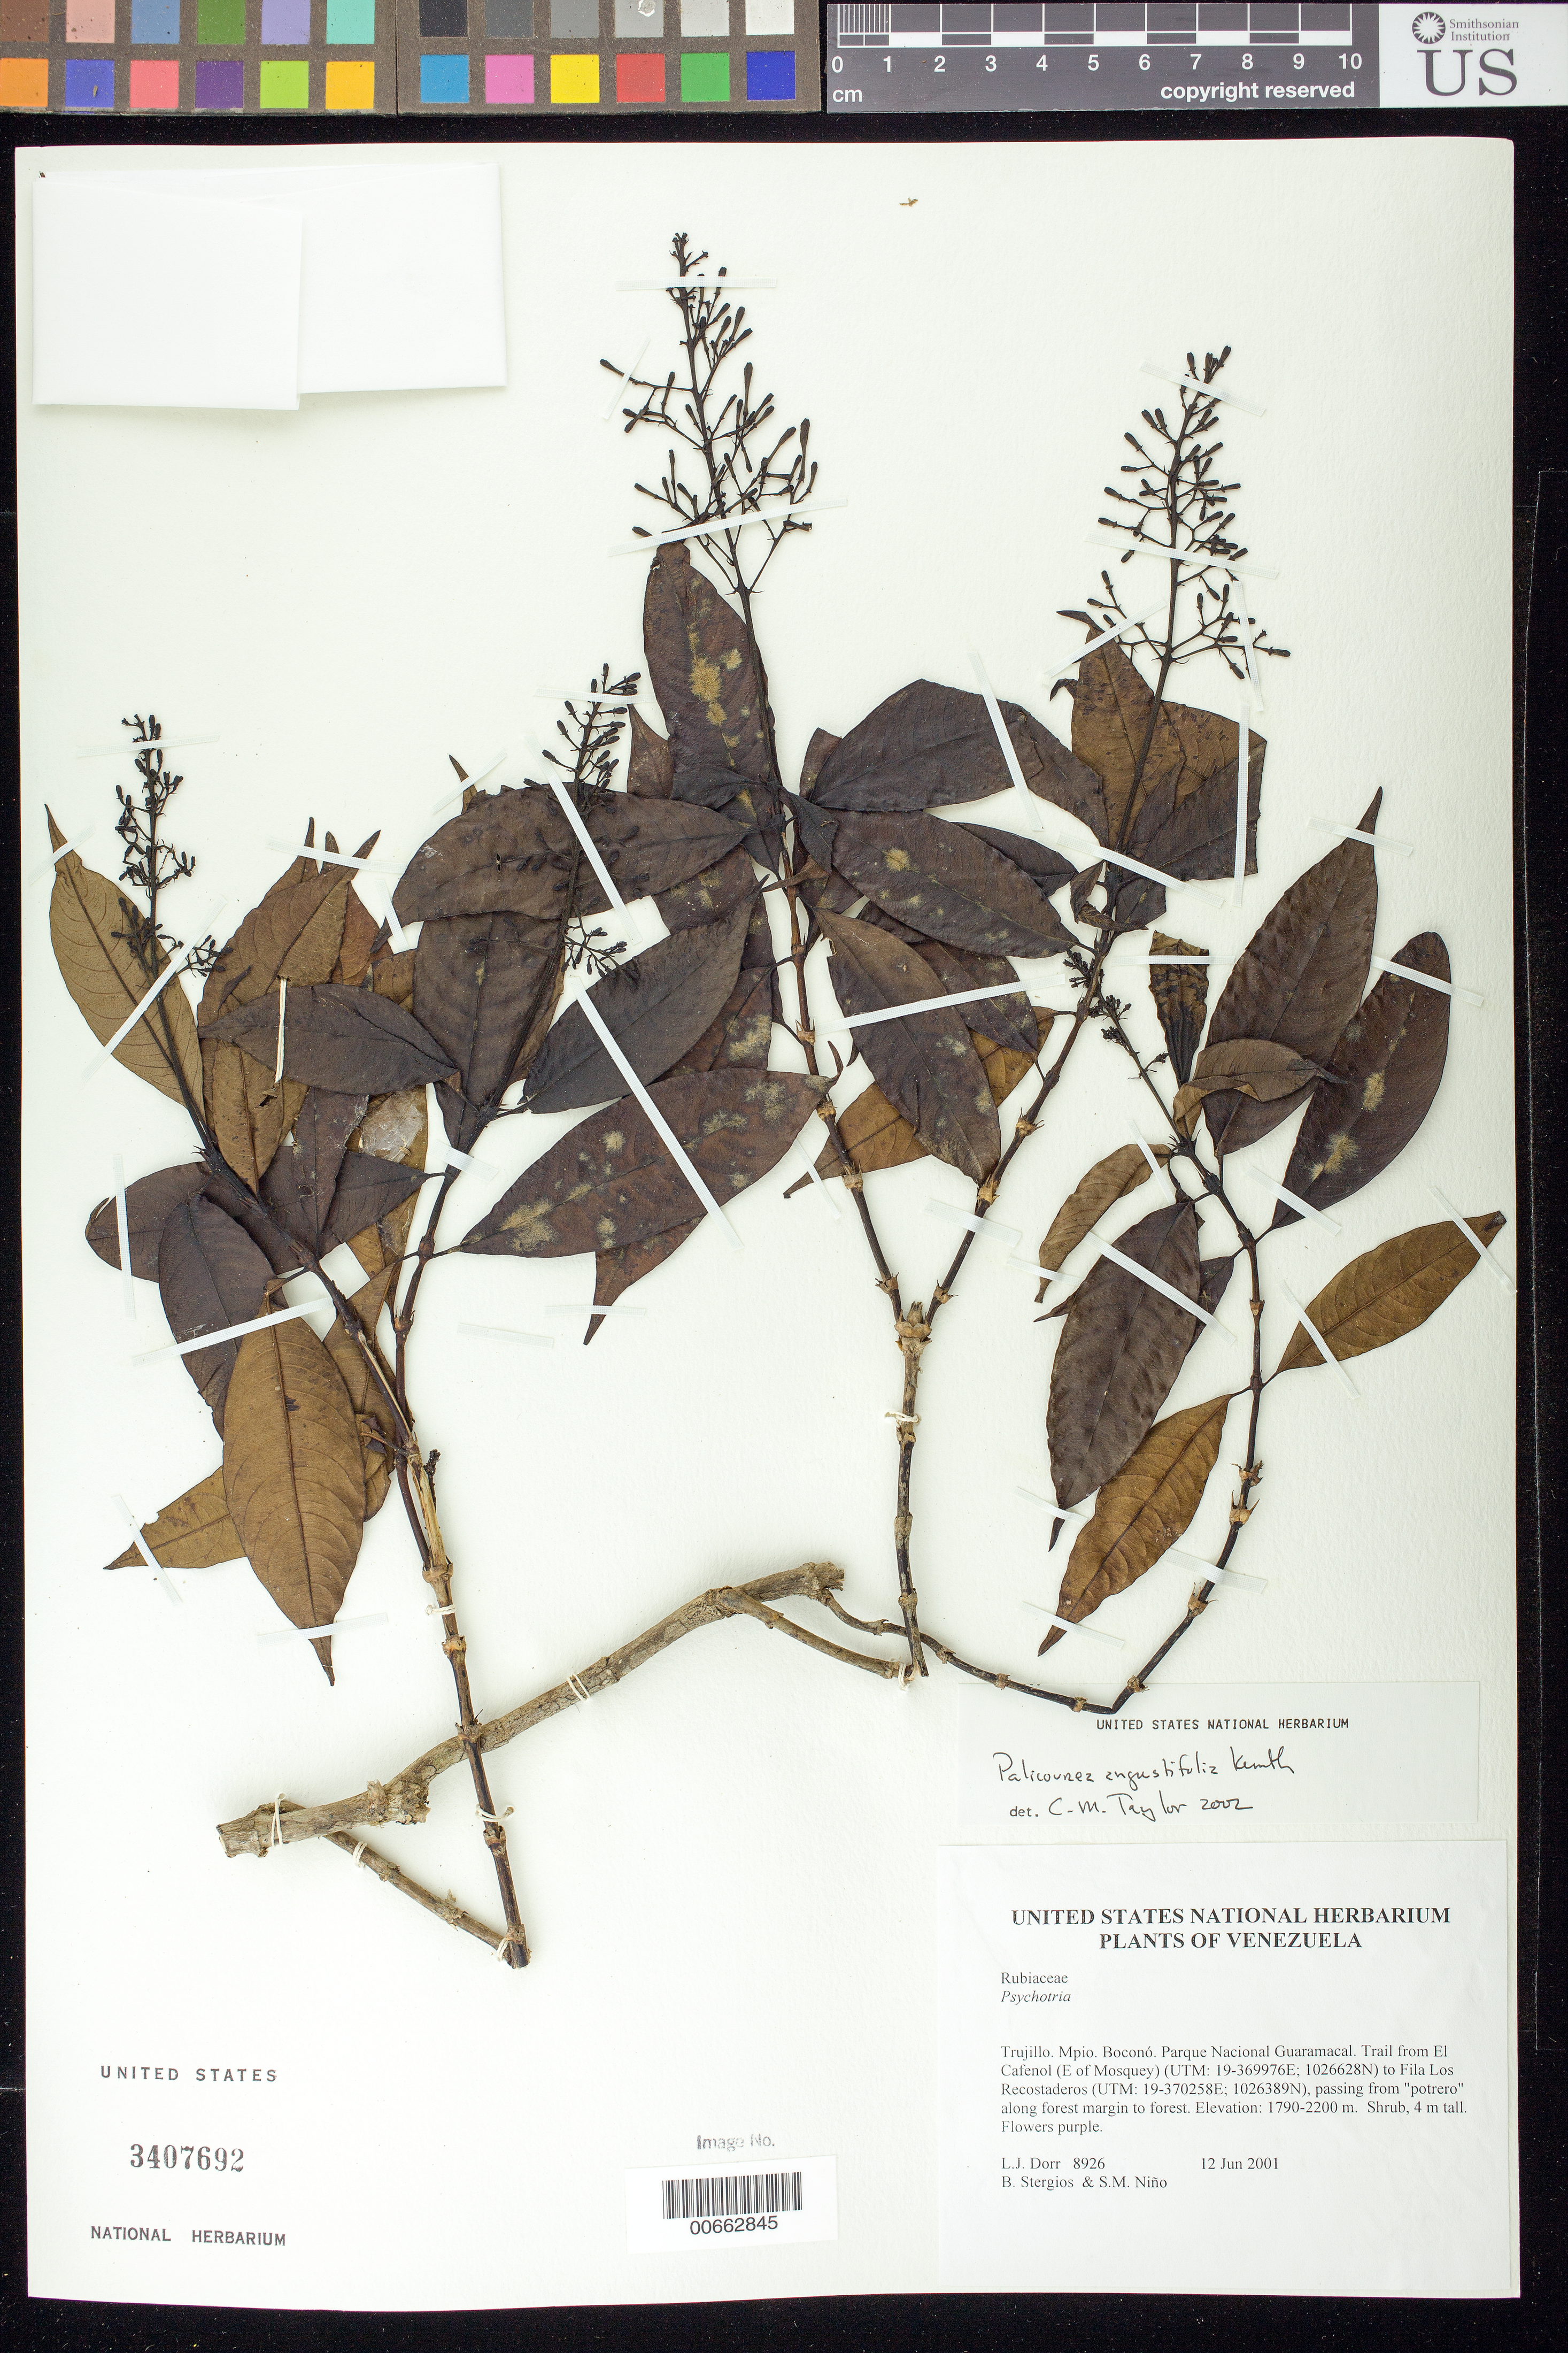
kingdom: Plantae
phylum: Tracheophyta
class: Magnoliopsida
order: Gentianales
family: Rubiaceae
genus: Palicourea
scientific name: Palicourea angustifolia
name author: Kunth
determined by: Taylor, Charlotte M.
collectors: L. J. Dorr, B. G. Stergios & S. M. Niño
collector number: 8926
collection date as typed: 12 Jun 2001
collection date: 2001-06-12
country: Venezuela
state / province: Trujillo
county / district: Boconó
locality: Parque Nacional Guaramacal. Trail from El Cafenol (E of Mosquey) to Fila Los Recostaderos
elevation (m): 1790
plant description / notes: F, MO, NY, PORT, US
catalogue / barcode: US 3407692